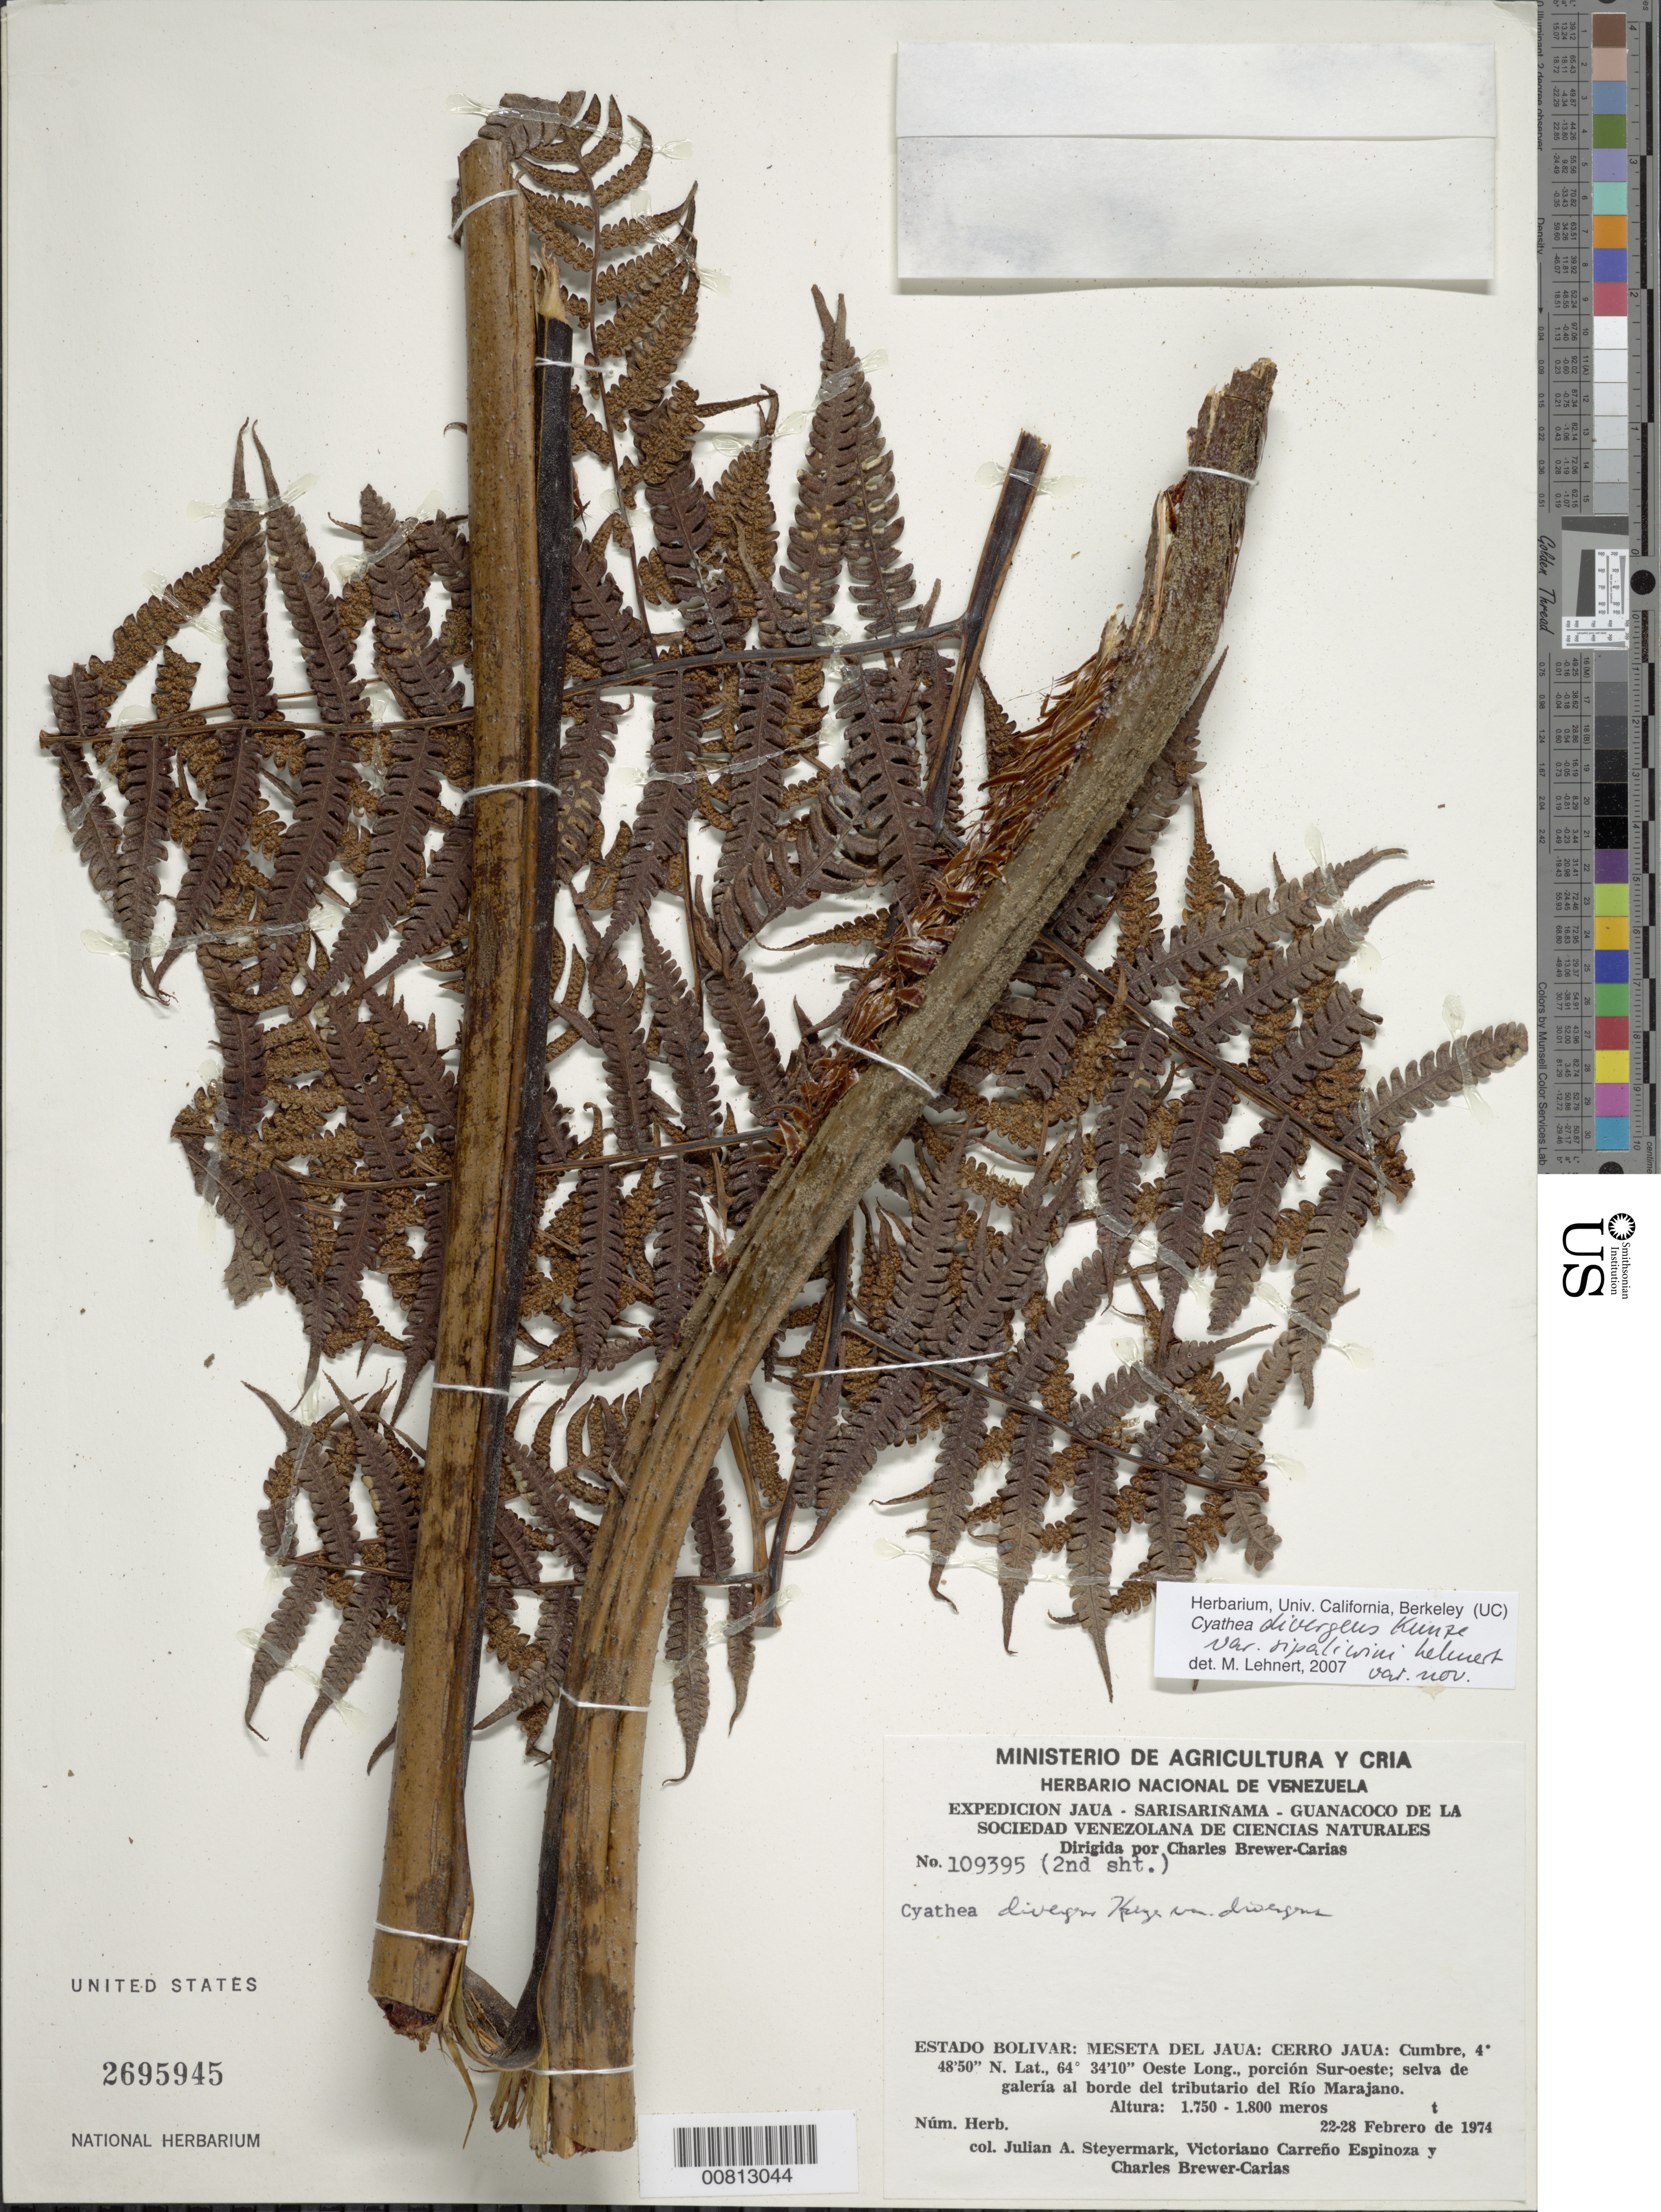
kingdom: Plantae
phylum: Tracheophyta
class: Polypodiopsida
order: Cyatheales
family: Cyatheaceae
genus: Cyathea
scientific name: Cyathea divergens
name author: Kunze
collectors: J. Steyermark, V. Carreño E. & C. Brewer-Carias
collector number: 109395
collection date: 1974-02-22/1974-02-28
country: Venezuela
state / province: Bolivar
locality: Jaua - Sarisariñama - Guanacoco de la sociedad Venezolana de ciencias naturales. Estado Bolivar: Meseta del Jaua: Cerro Jaua: Cumbre, porción Sur-oeste; selva de galería al borde del tributario del Río Marajano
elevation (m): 1750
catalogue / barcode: US 2695945